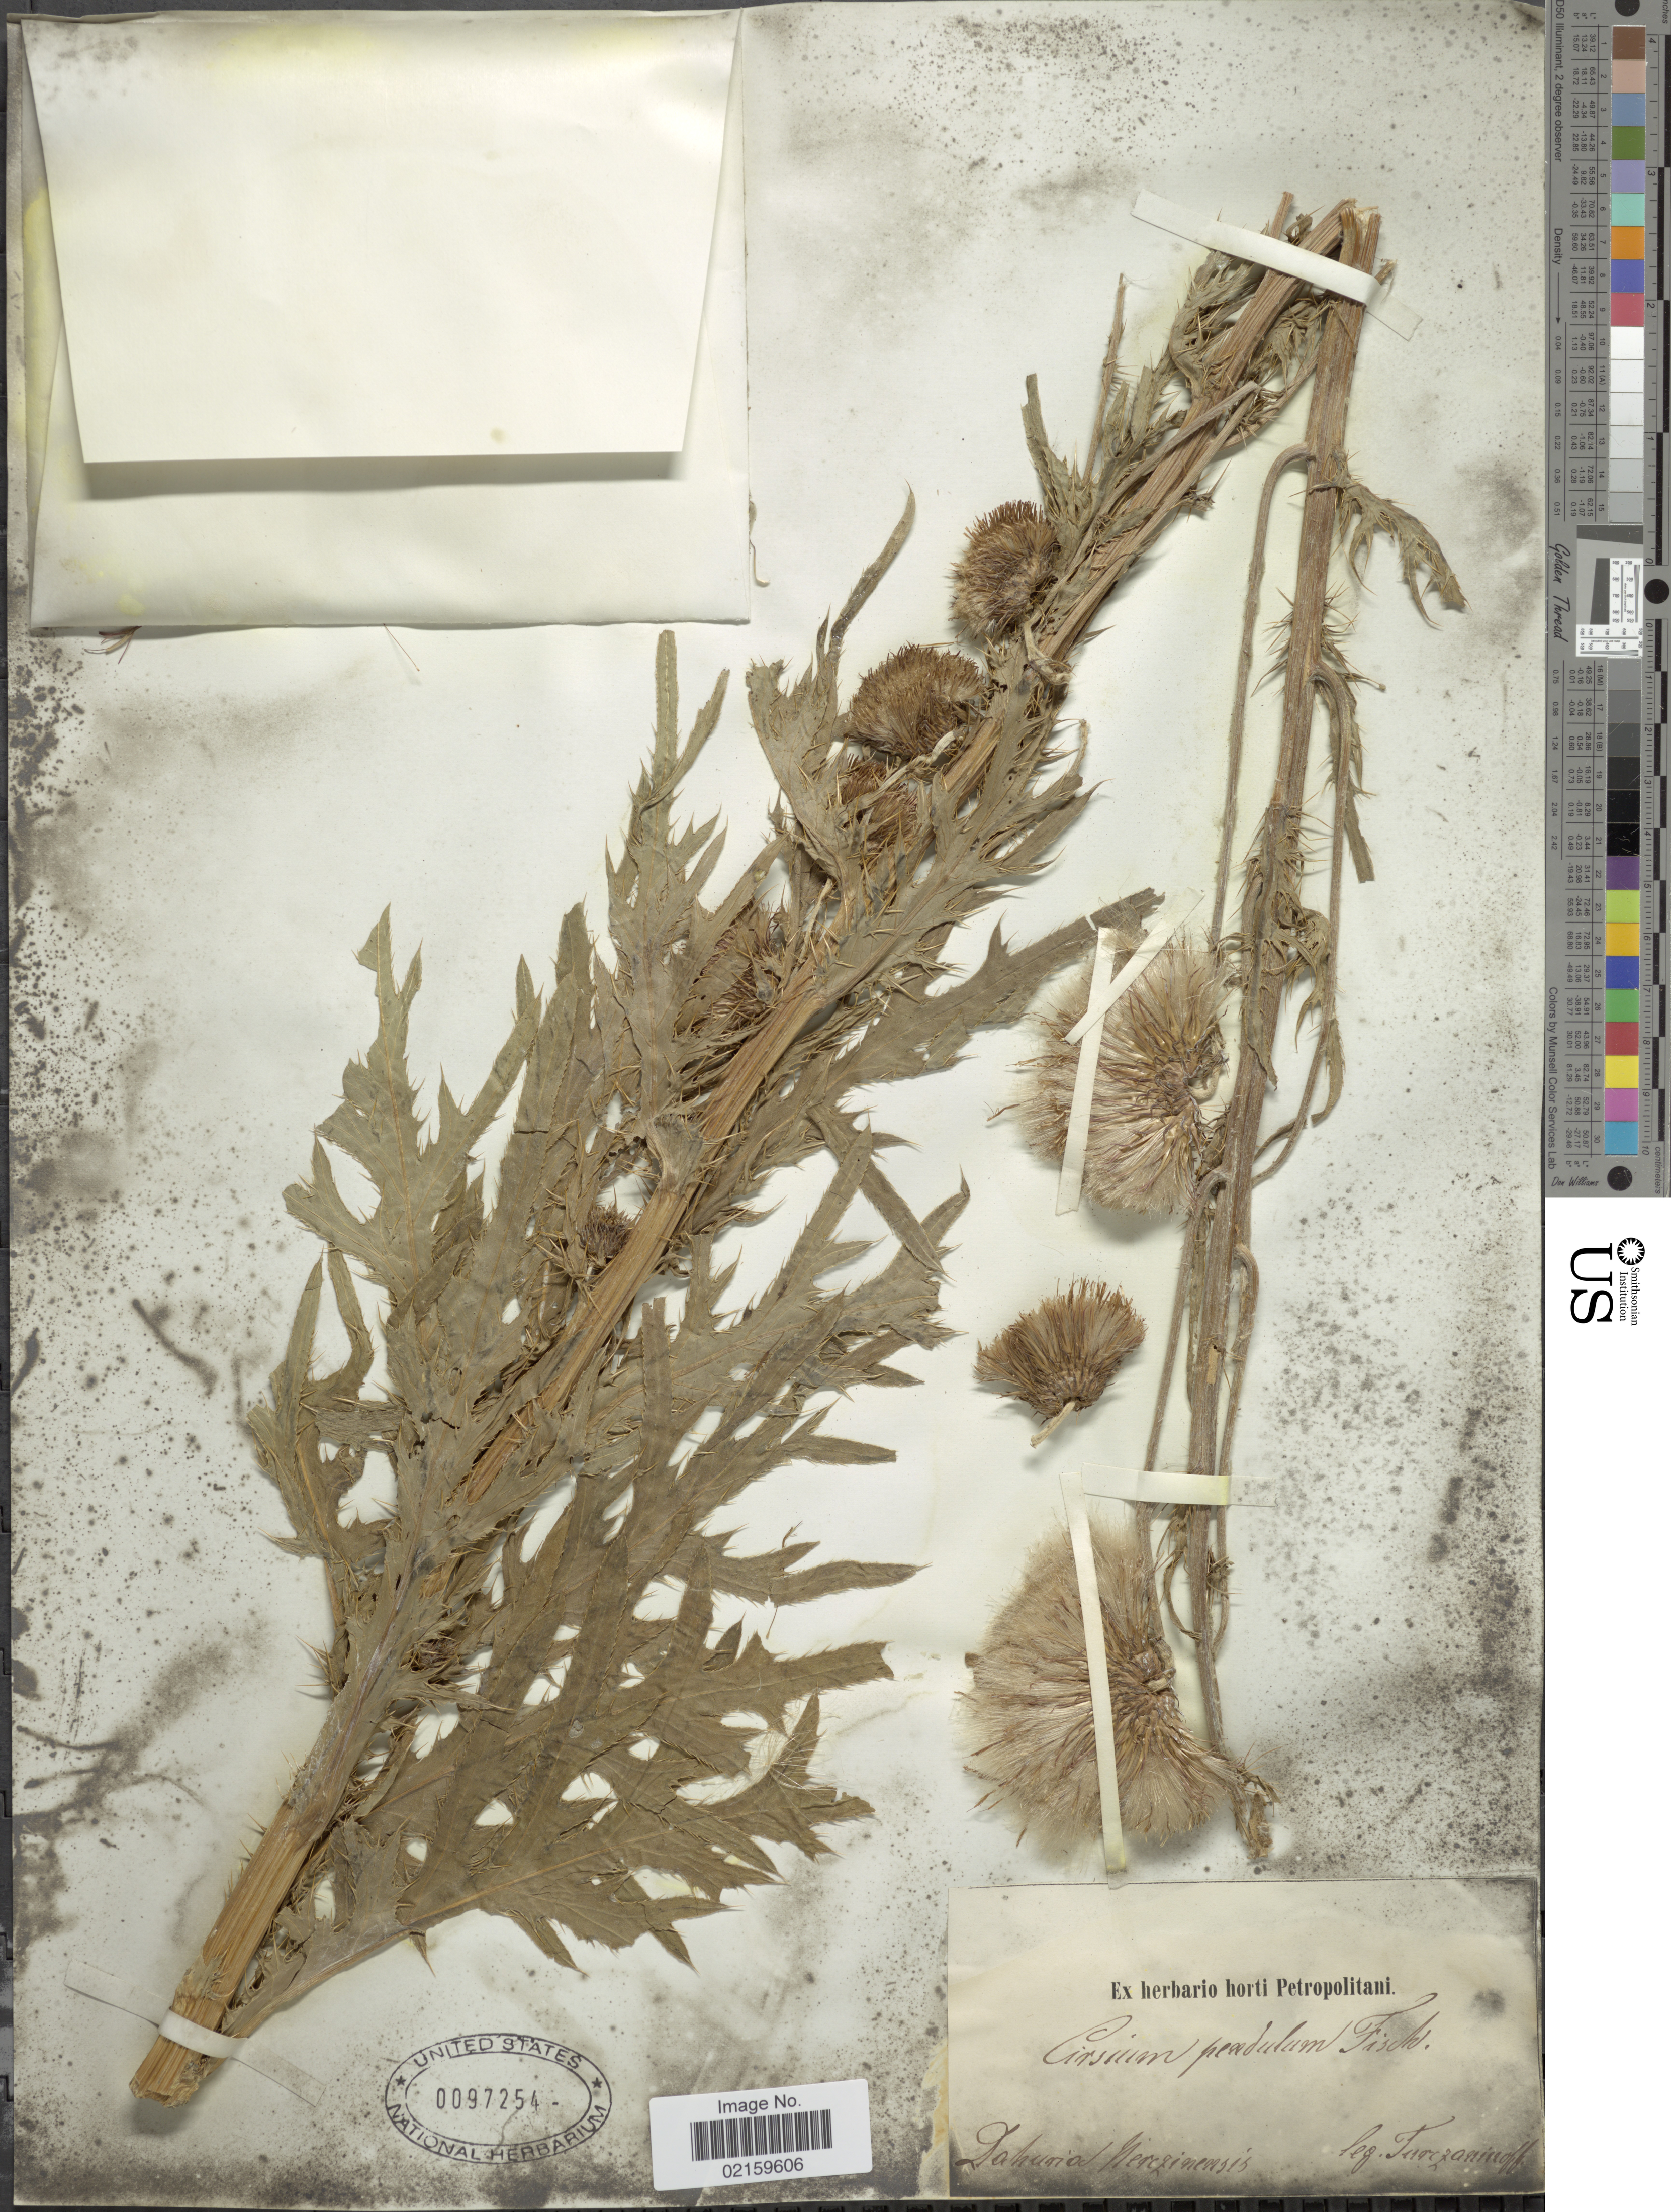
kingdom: Plantae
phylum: Tracheophyta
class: Magnoliopsida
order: Asterales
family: Asteraceae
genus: Cirsium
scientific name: Cirsium pendulum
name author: Fisch. ex DC.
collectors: N. Turczaninow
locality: Zahuria/ Merczinensis [interpreted]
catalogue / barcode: US 98254